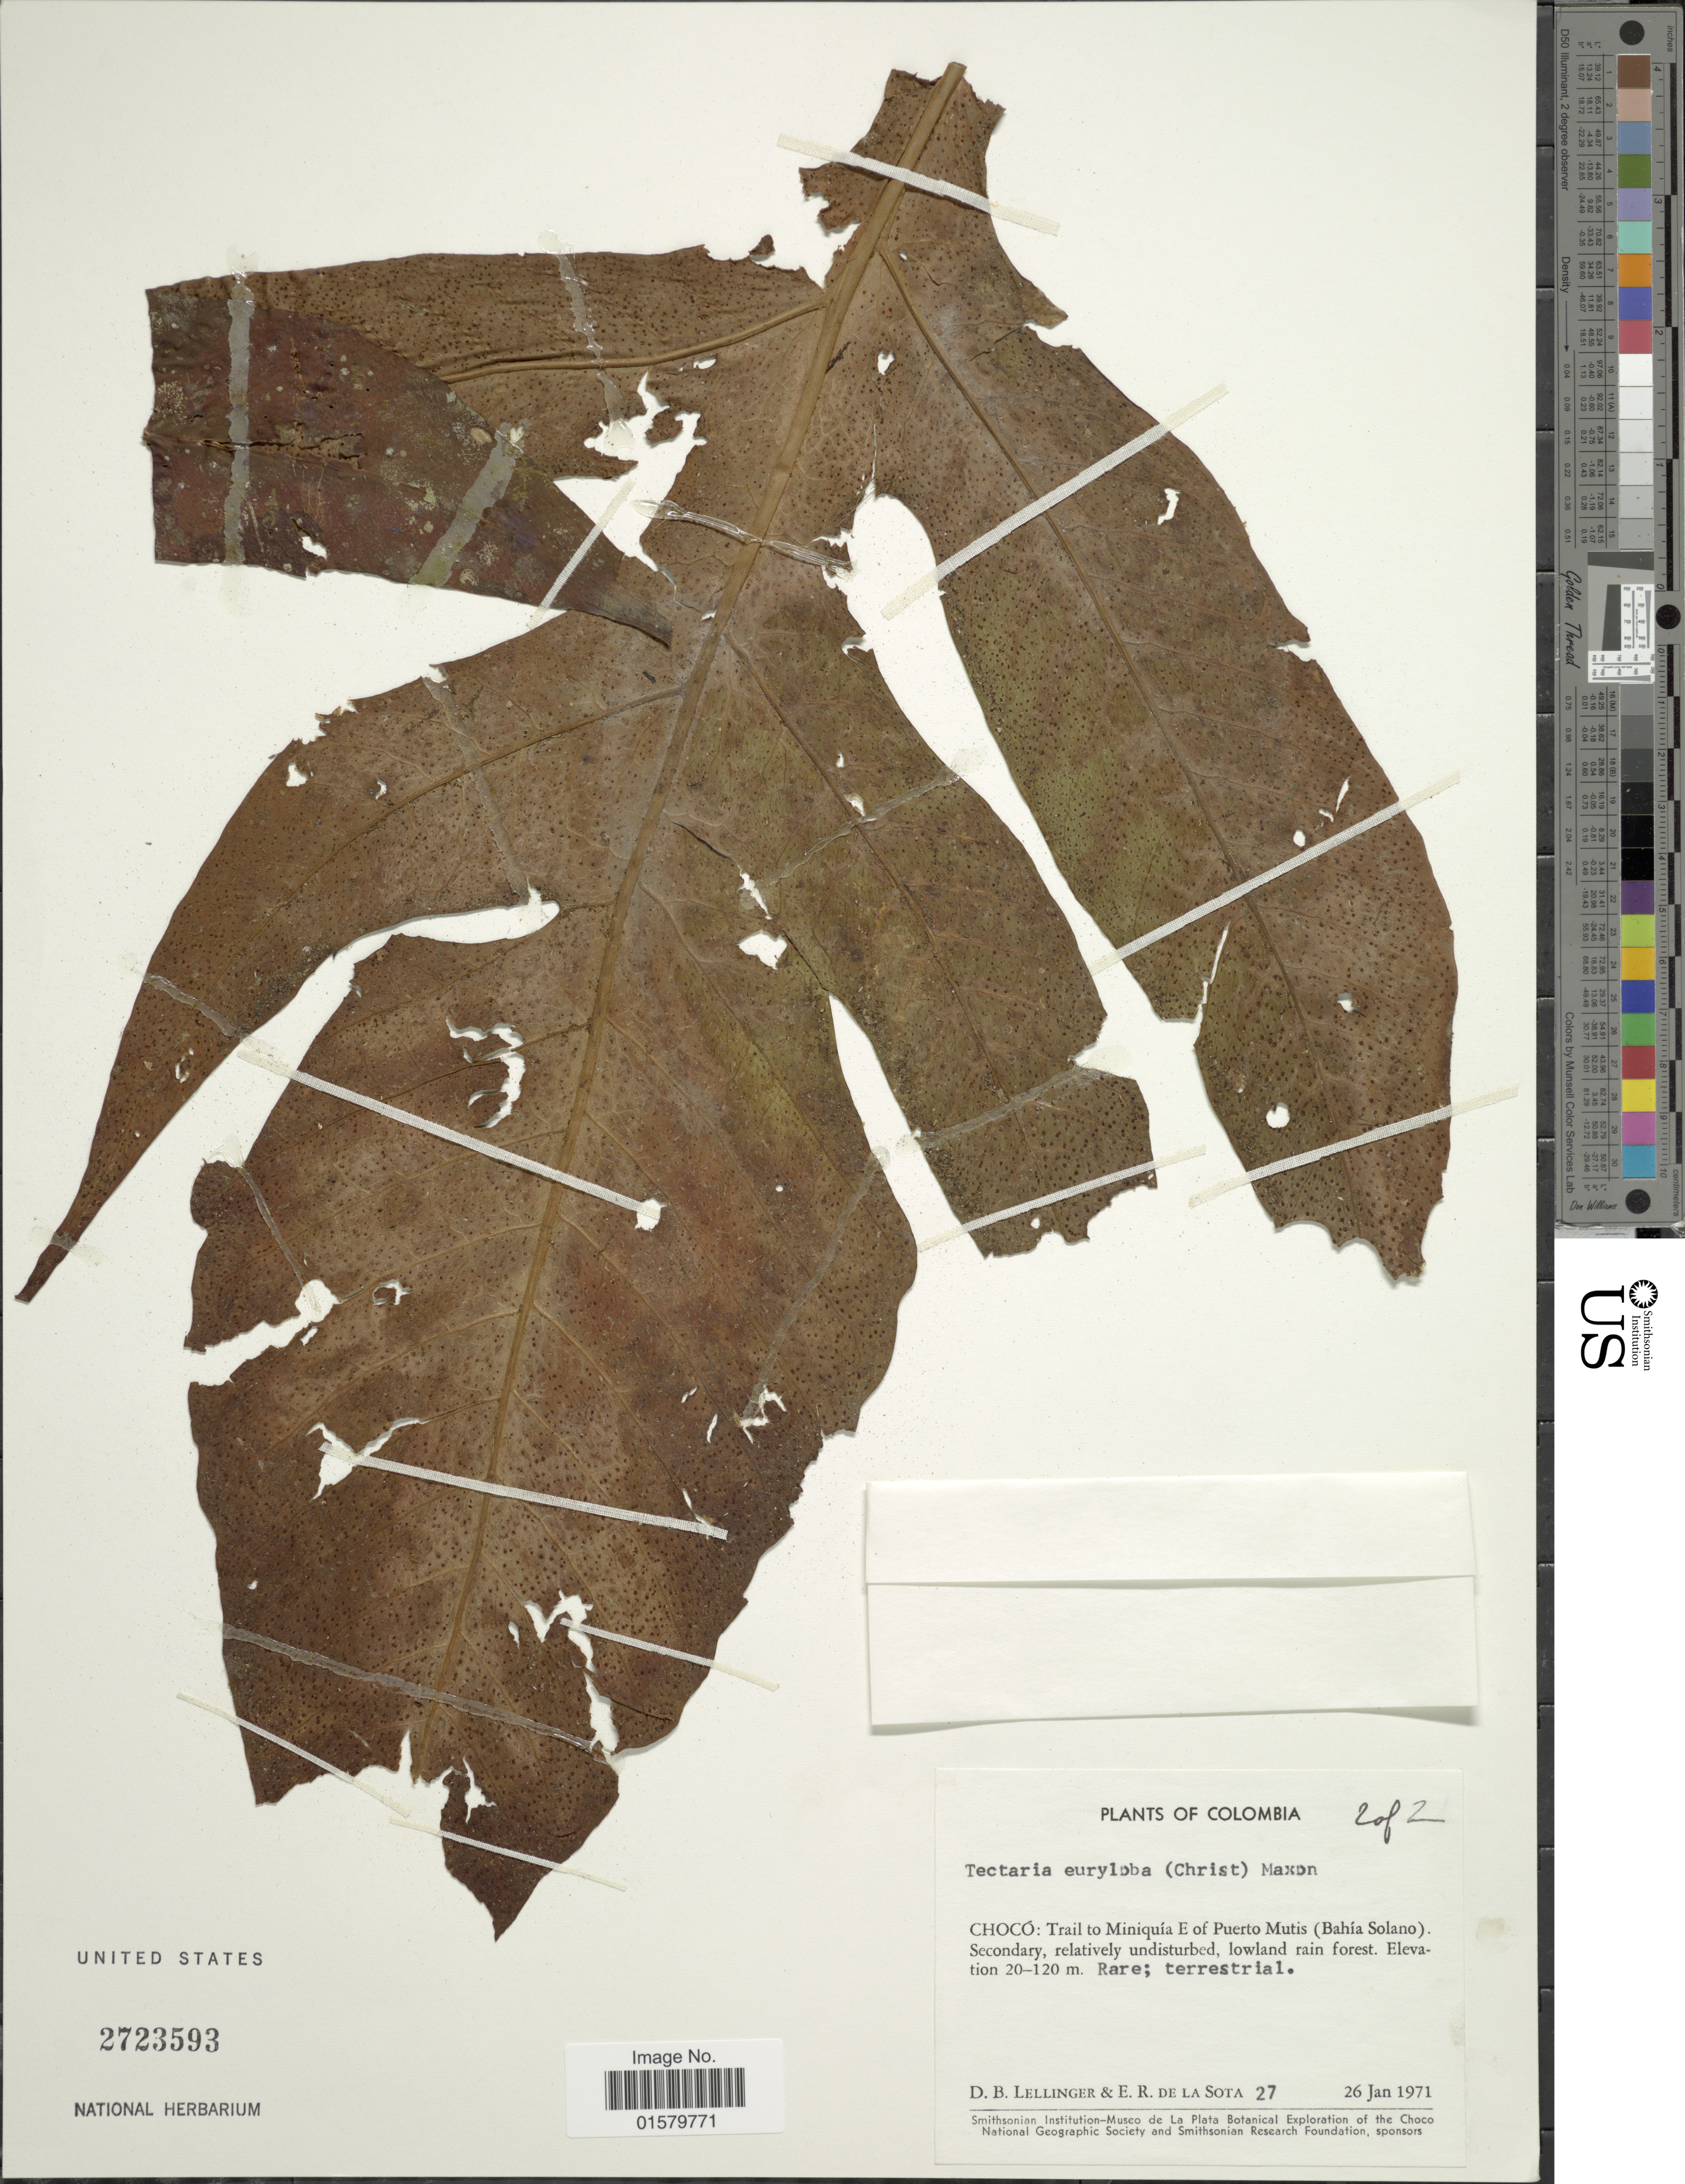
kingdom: Plantae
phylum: Tracheophyta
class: Polypodiopsida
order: Polypodiales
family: Tectariaceae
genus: Tectaria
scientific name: Tectaria nicotianifolia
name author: (Baker) C. Chr.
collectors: D. B. Lellinger & E. R. de la Sota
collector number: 27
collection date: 1971-01-26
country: Colombia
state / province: Chocó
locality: Trail to Miniquia E of Puerto Mutis (Bahia Solano) Secondary, relativerly undisturbed, lowland rain forest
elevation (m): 20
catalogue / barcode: US 2723593